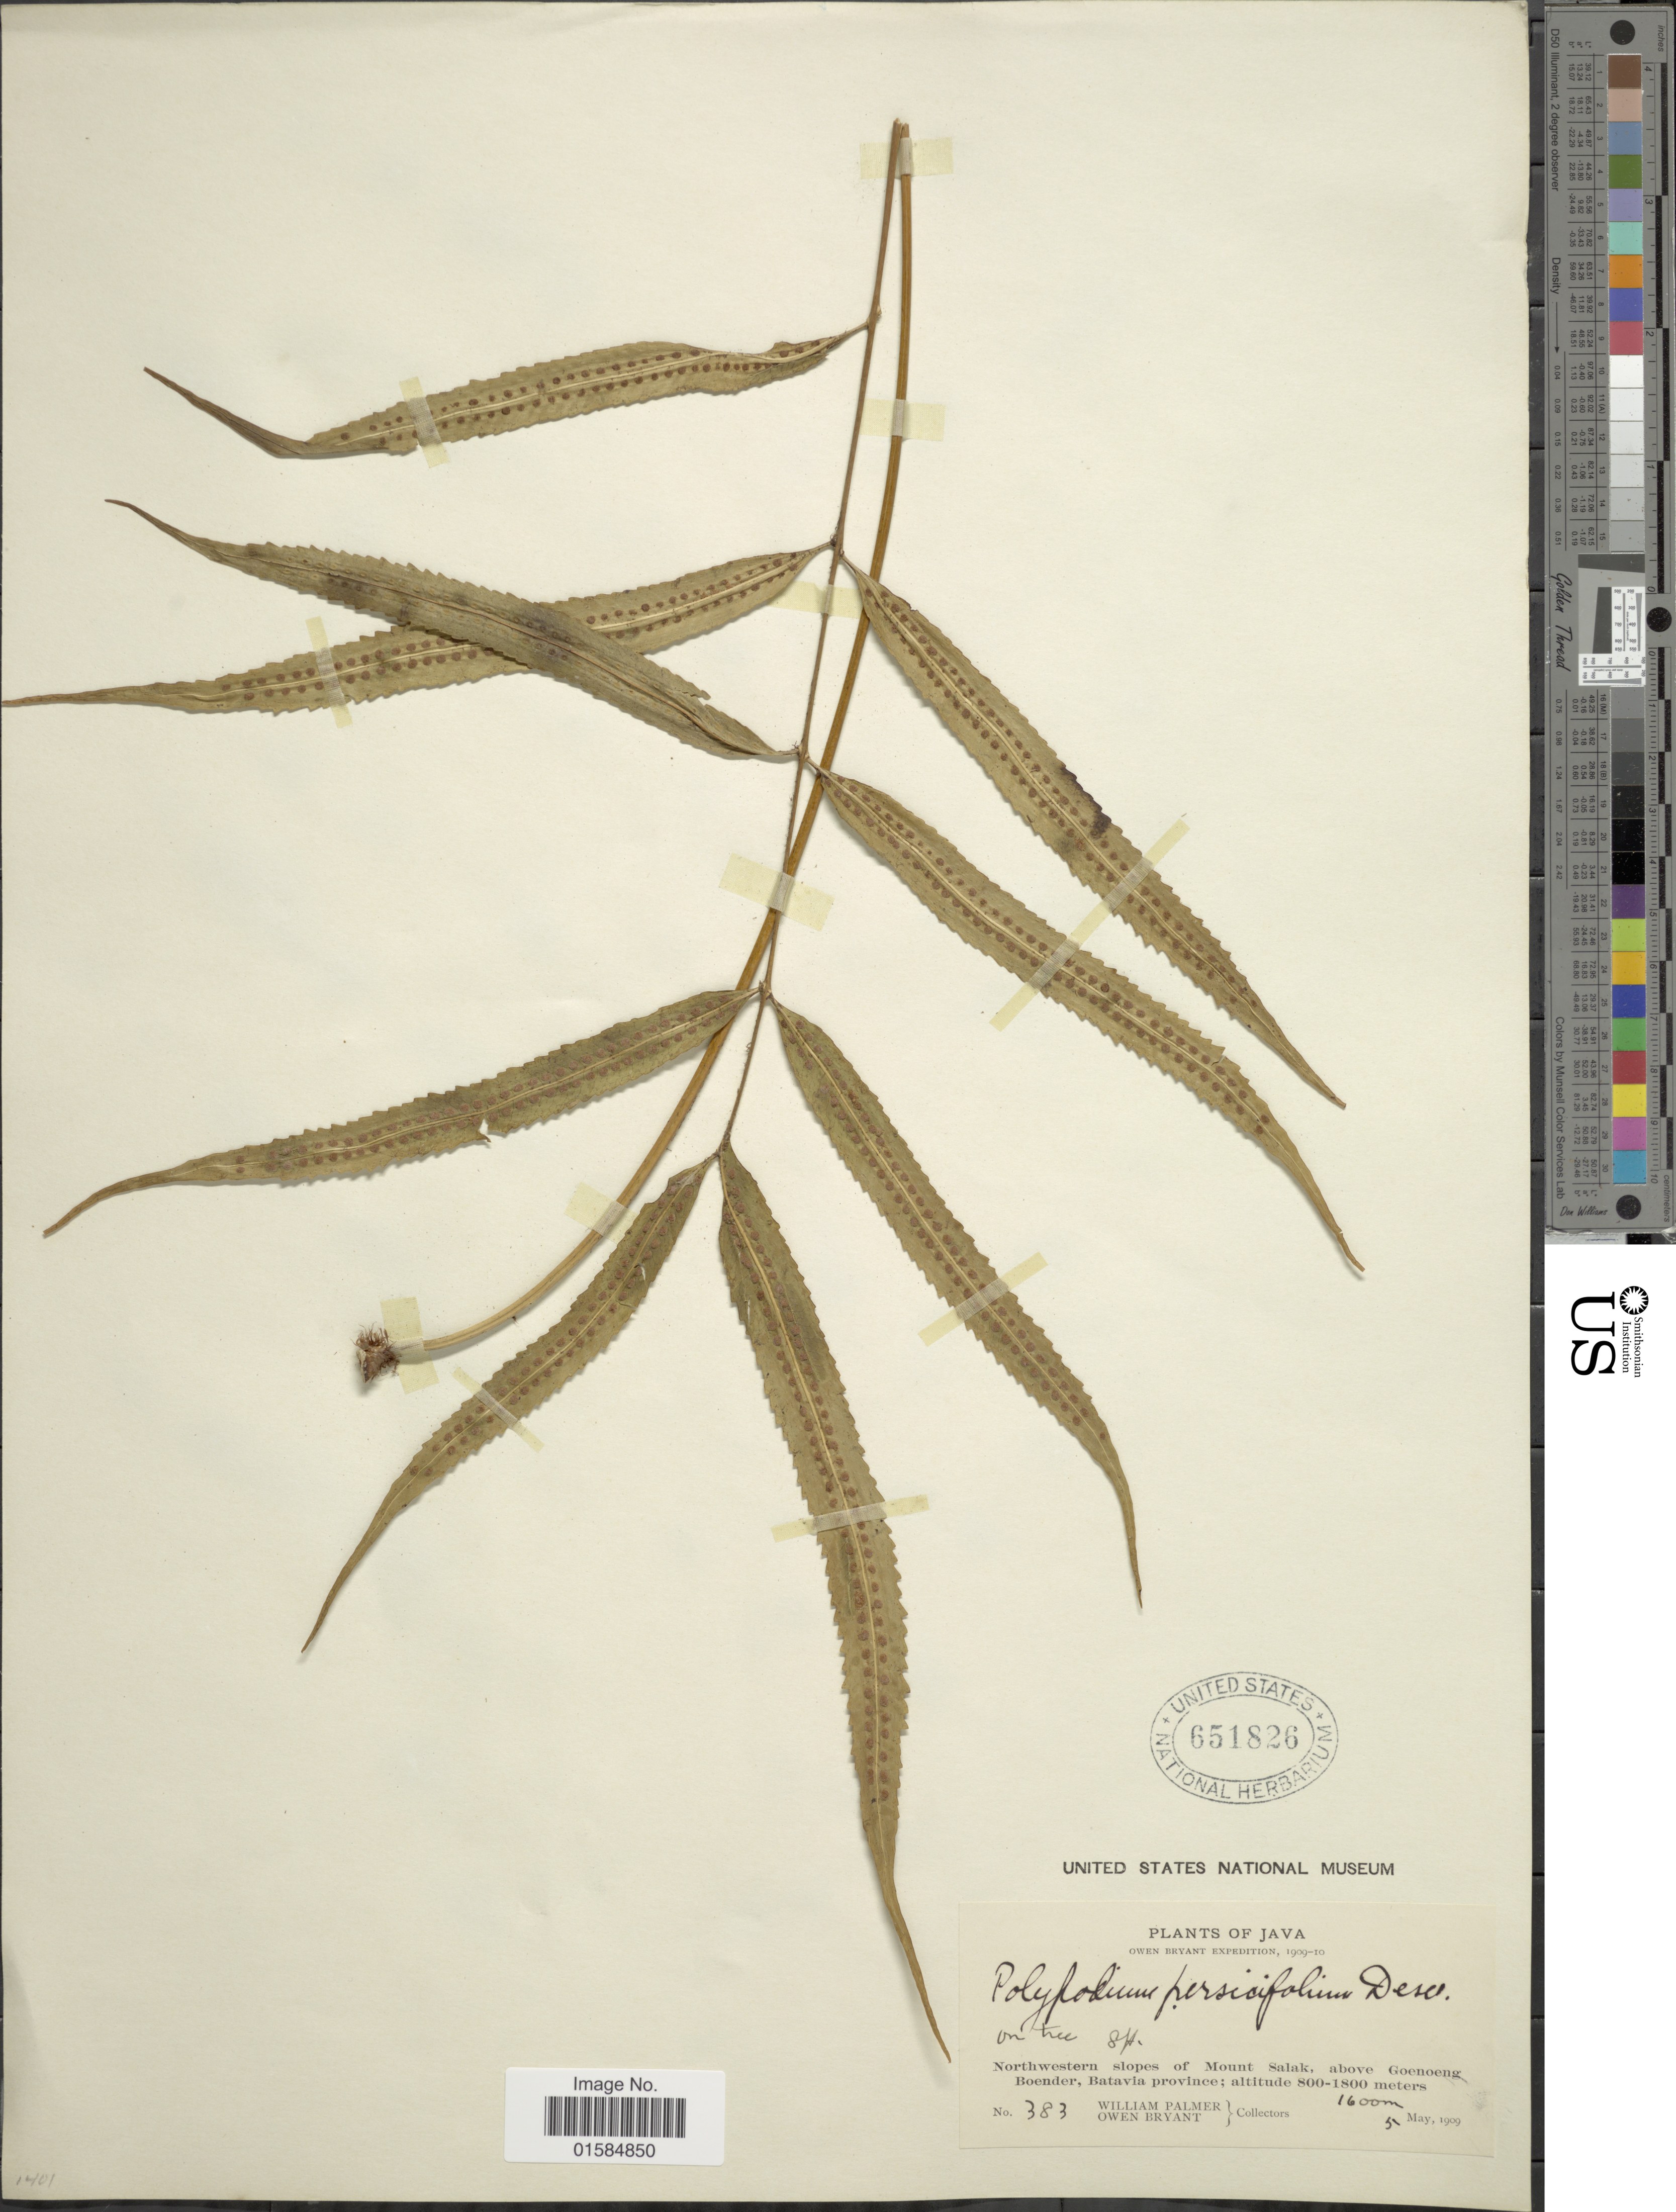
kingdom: Plantae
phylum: Tracheophyta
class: Polypodiopsida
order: Polypodiales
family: Polypodiaceae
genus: Goniophlebium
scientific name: Goniophlebium persicifolium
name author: (Desv.) Bedd.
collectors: W. Palmer & O. Bryant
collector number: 383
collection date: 1909-05-05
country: Indonesia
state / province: Java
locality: Northwestern slopes of Mount Salak, above Goenoeng Boender, Batavia province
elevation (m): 1600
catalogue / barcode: US 651826